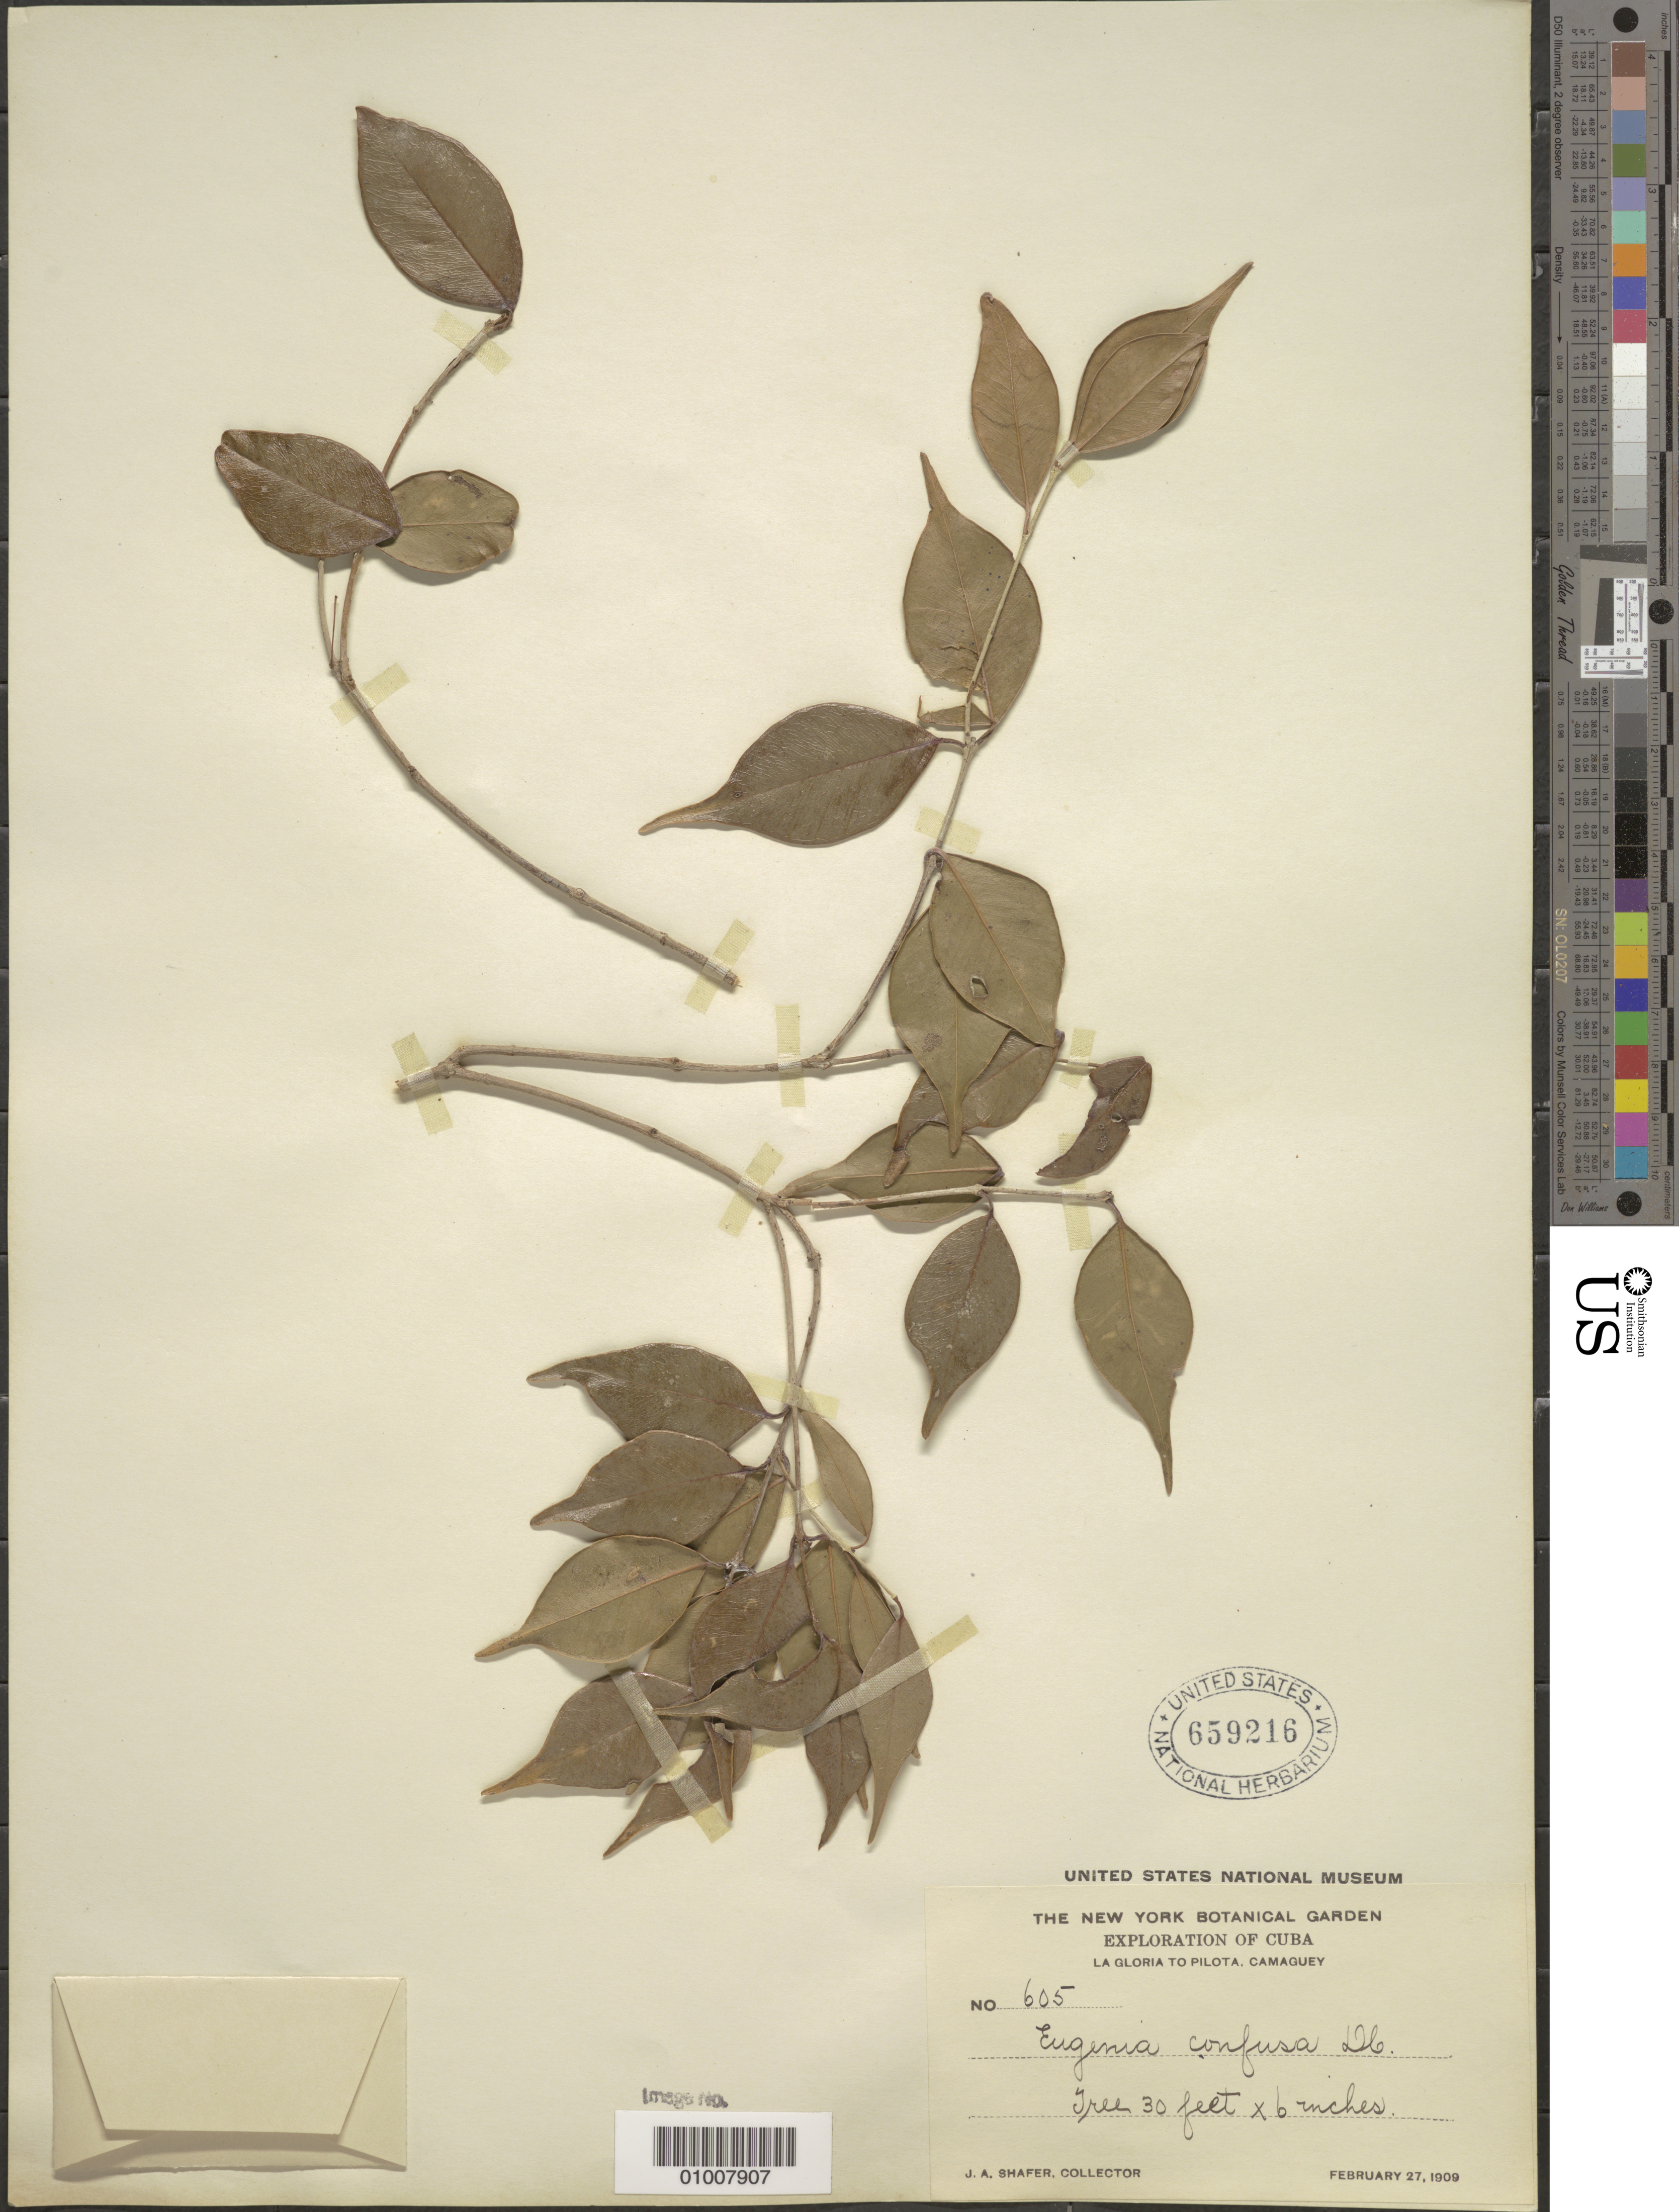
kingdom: Plantae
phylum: Tracheophyta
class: Magnoliopsida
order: Myrtales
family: Myrtaceae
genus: Eugenia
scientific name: Eugenia confusa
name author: DC.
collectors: J. A. Shafer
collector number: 605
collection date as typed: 27 Feb 1909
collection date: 1909-02-27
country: Cuba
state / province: Camagüey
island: Cuba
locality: La Gloria to Pilota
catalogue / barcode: US 659216